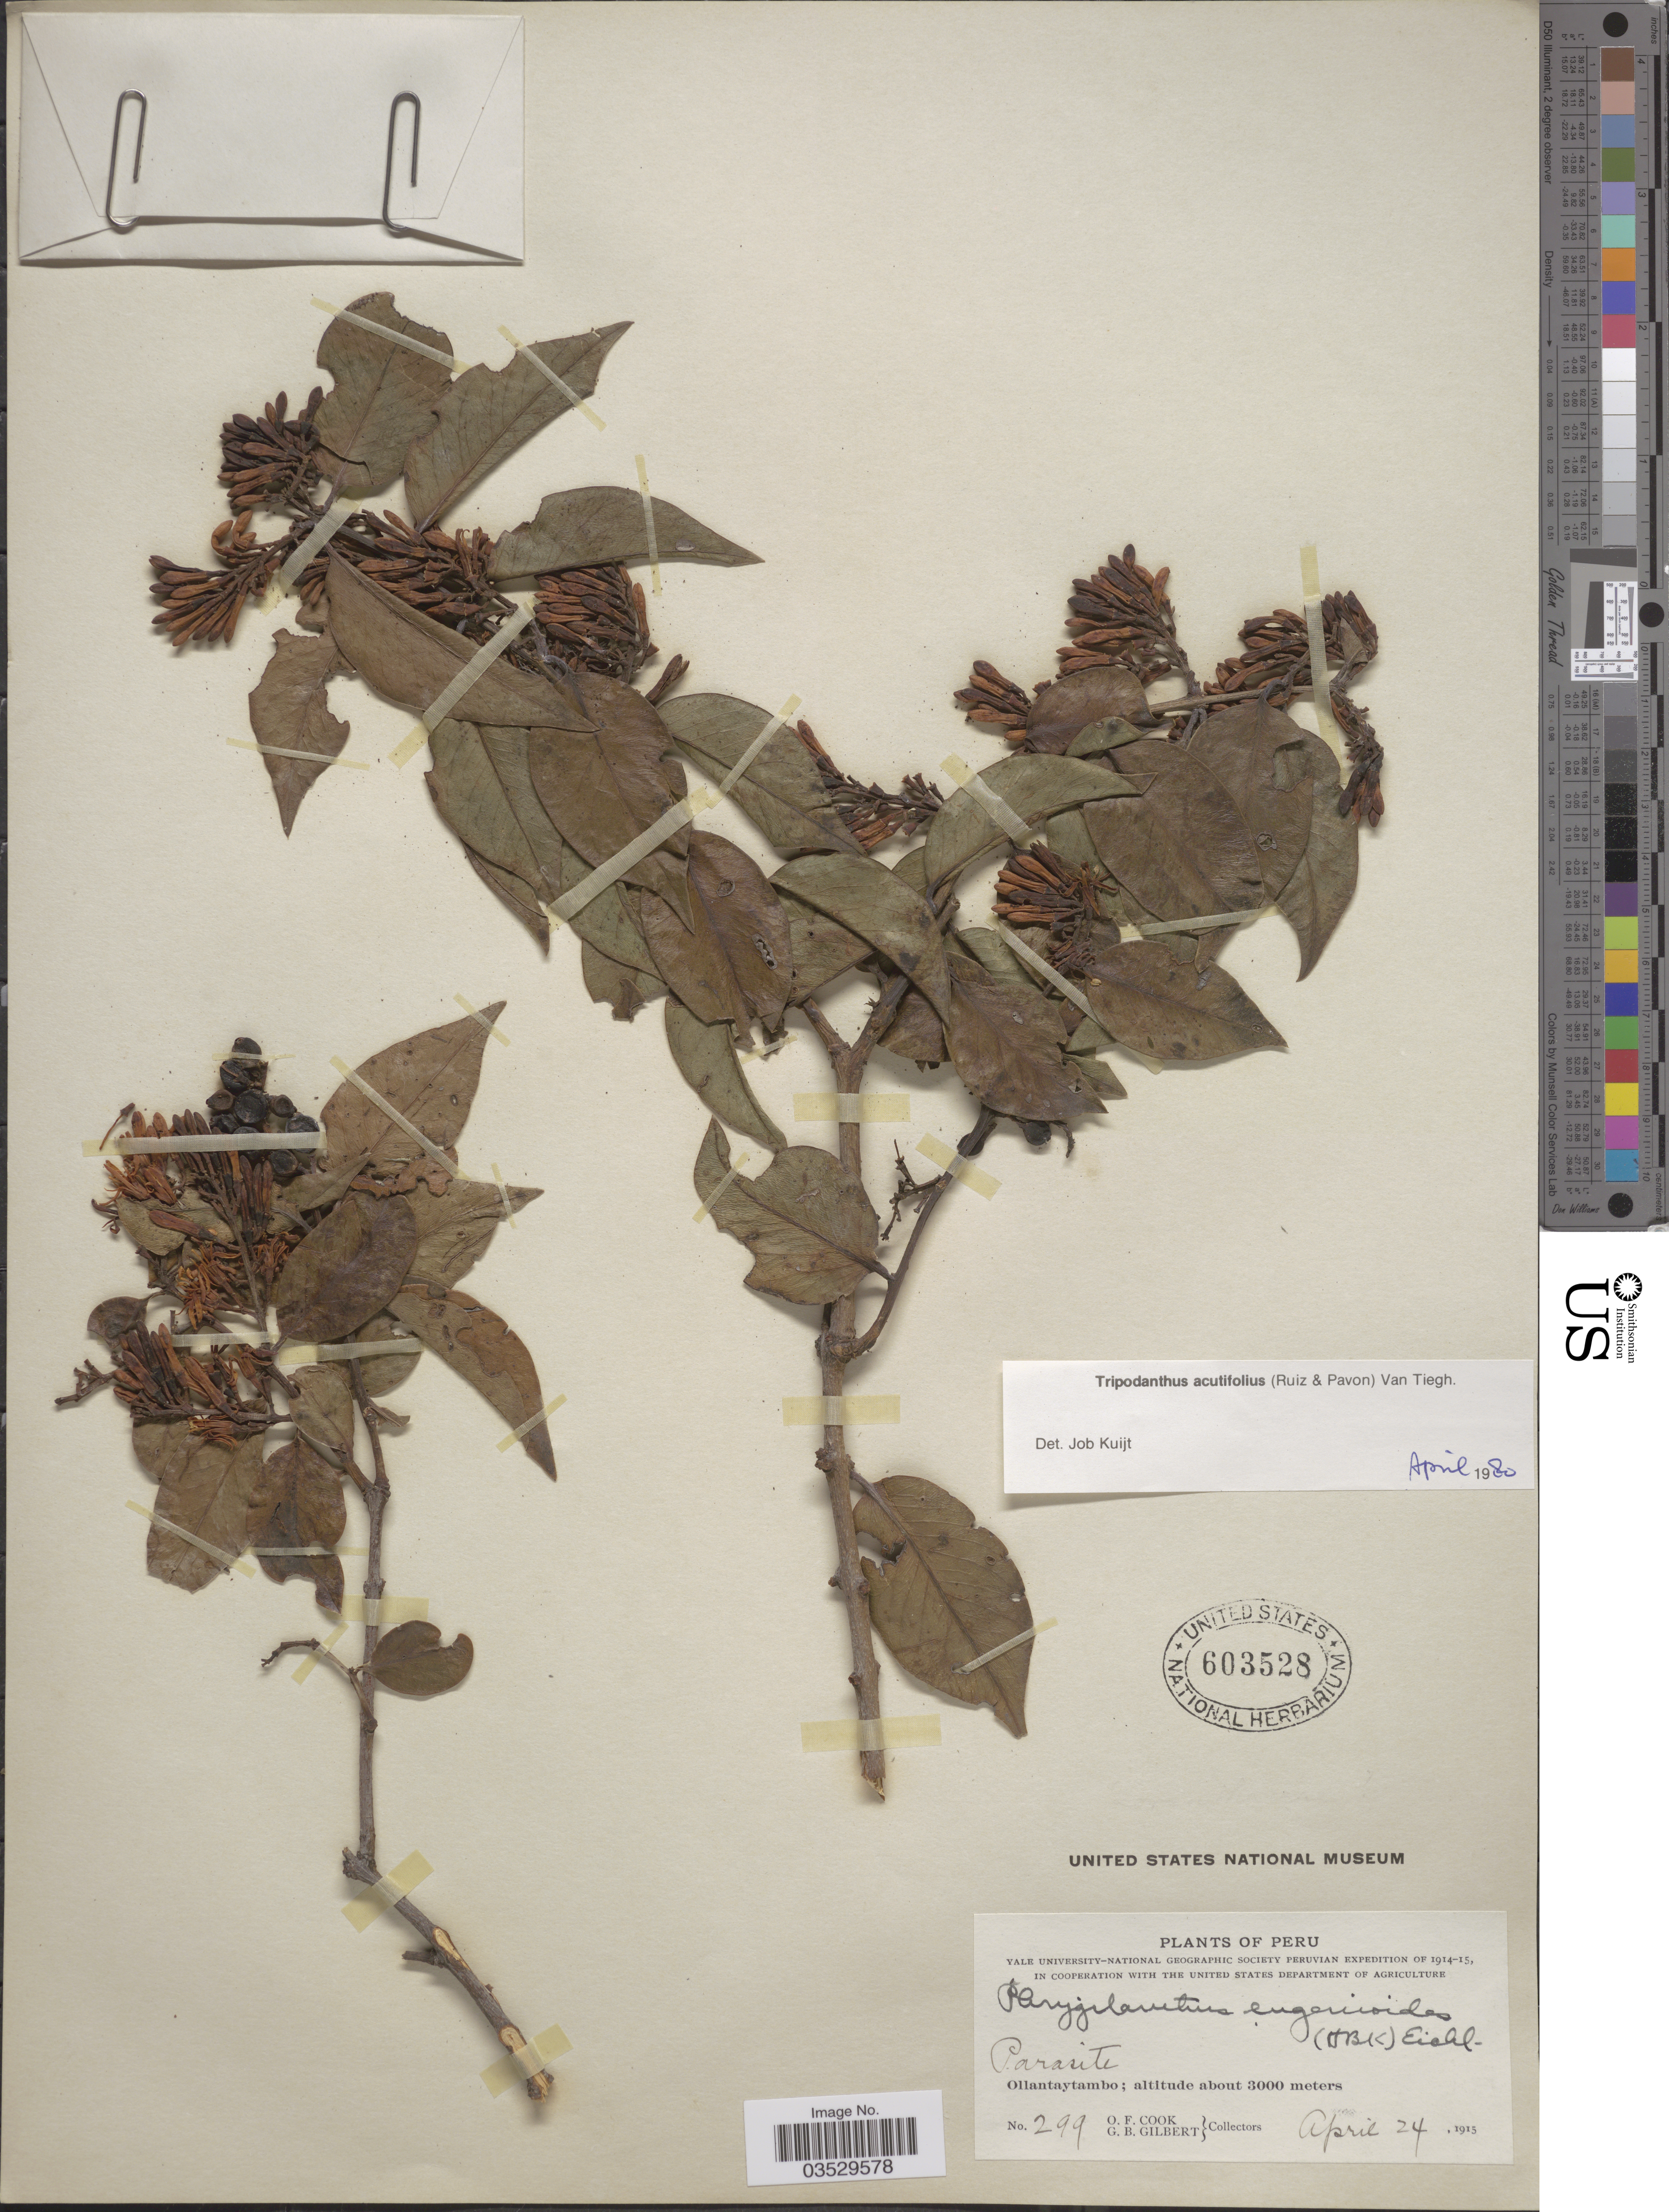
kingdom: Plantae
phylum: Tracheophyta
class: Magnoliopsida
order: Santalales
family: Loranthaceae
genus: Tripodanthus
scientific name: Tripodanthus acutifolius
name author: Tiegh.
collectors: O. F. Cook & G. B. Gilbert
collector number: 299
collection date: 1915-04-24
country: Peru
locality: Ollantaytambo.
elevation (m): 3000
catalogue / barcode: US 603528